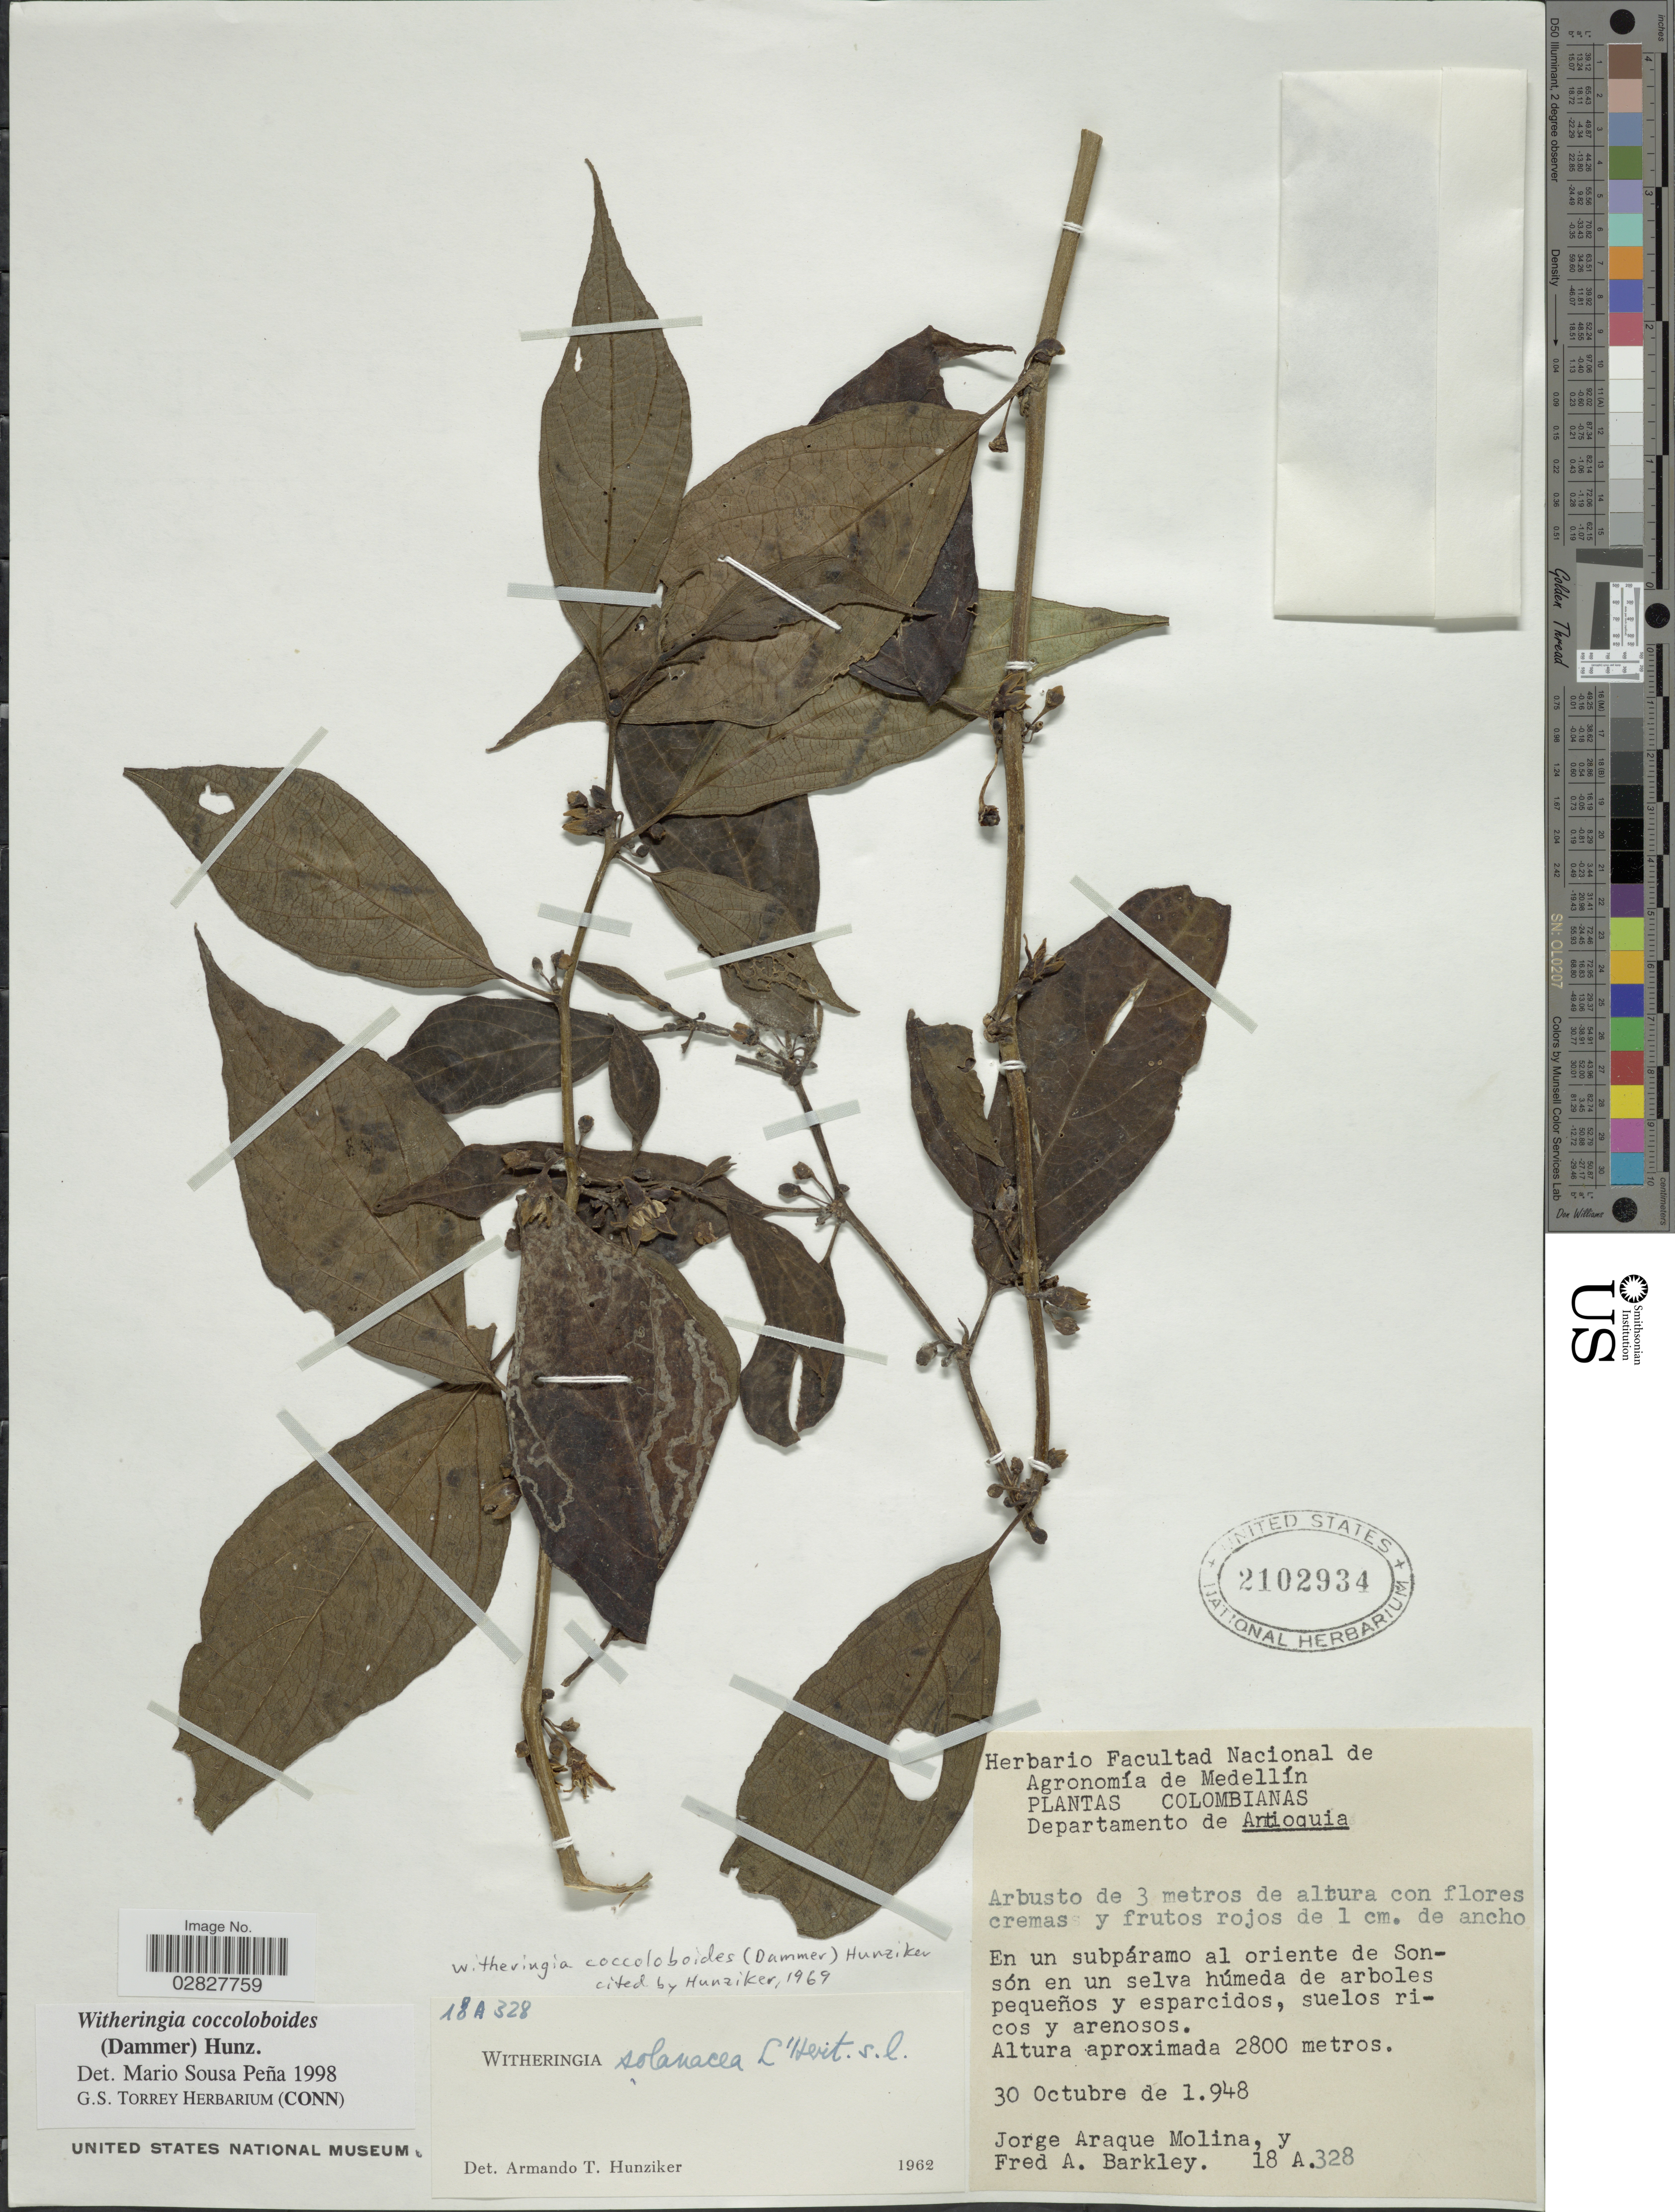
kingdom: Plantae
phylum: Tracheophyta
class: Magnoliopsida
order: Solanales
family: Solanaceae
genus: Witheringia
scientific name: Witheringia coccoloboides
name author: (Dammer) Hunz.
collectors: J. A. Molina & F. A. Barkley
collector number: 18A328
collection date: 1948-10-30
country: Colombia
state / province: Antioquia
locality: Departamento de Antioquia. En un subpáramo al oriente de Sonsón en un selva húmeda de arboles pequeños y esparcidos, suelos ricos y arenosos.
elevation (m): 2800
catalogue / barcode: US 2102934